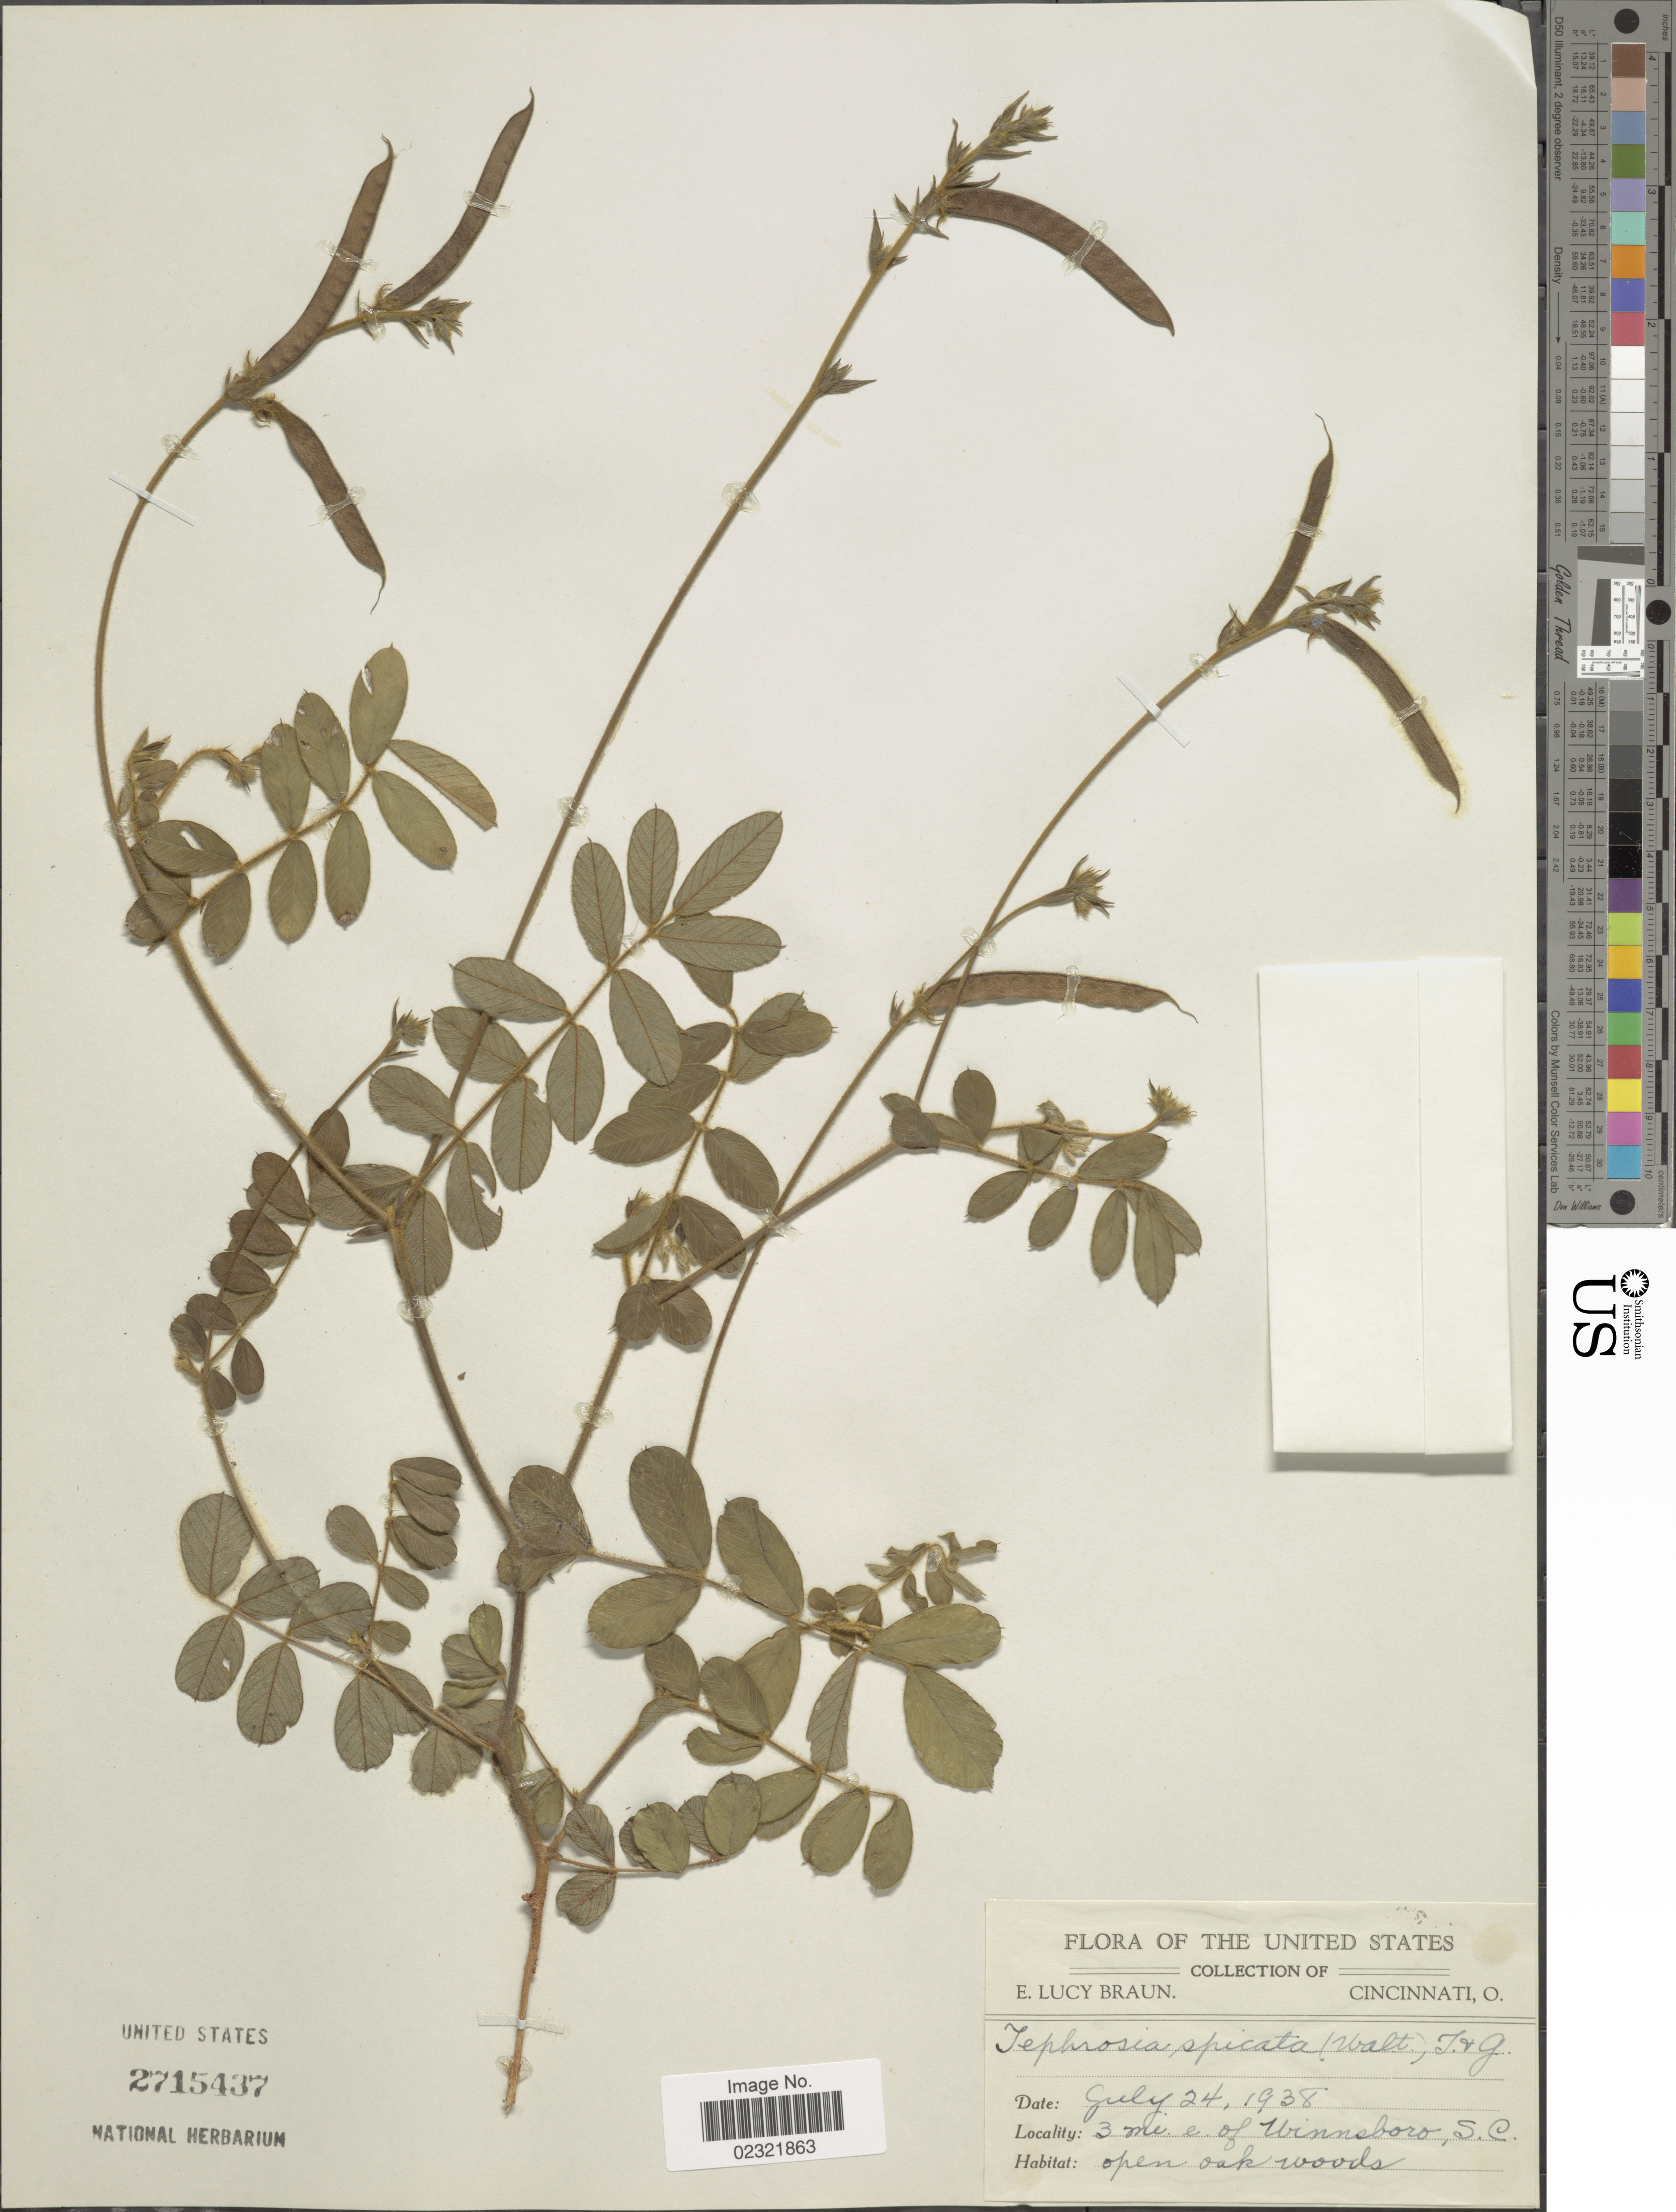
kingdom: Plantae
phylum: Tracheophyta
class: Magnoliopsida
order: Fabales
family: Fabaceae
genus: Tephrosia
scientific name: Tephrosia spicata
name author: (Walter) Torr. & A. Gray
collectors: E. L. Braun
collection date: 1938-07-24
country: United States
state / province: South Carolina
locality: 3 mi e. of Winnsboro, open oak woods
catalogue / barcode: US 2715437